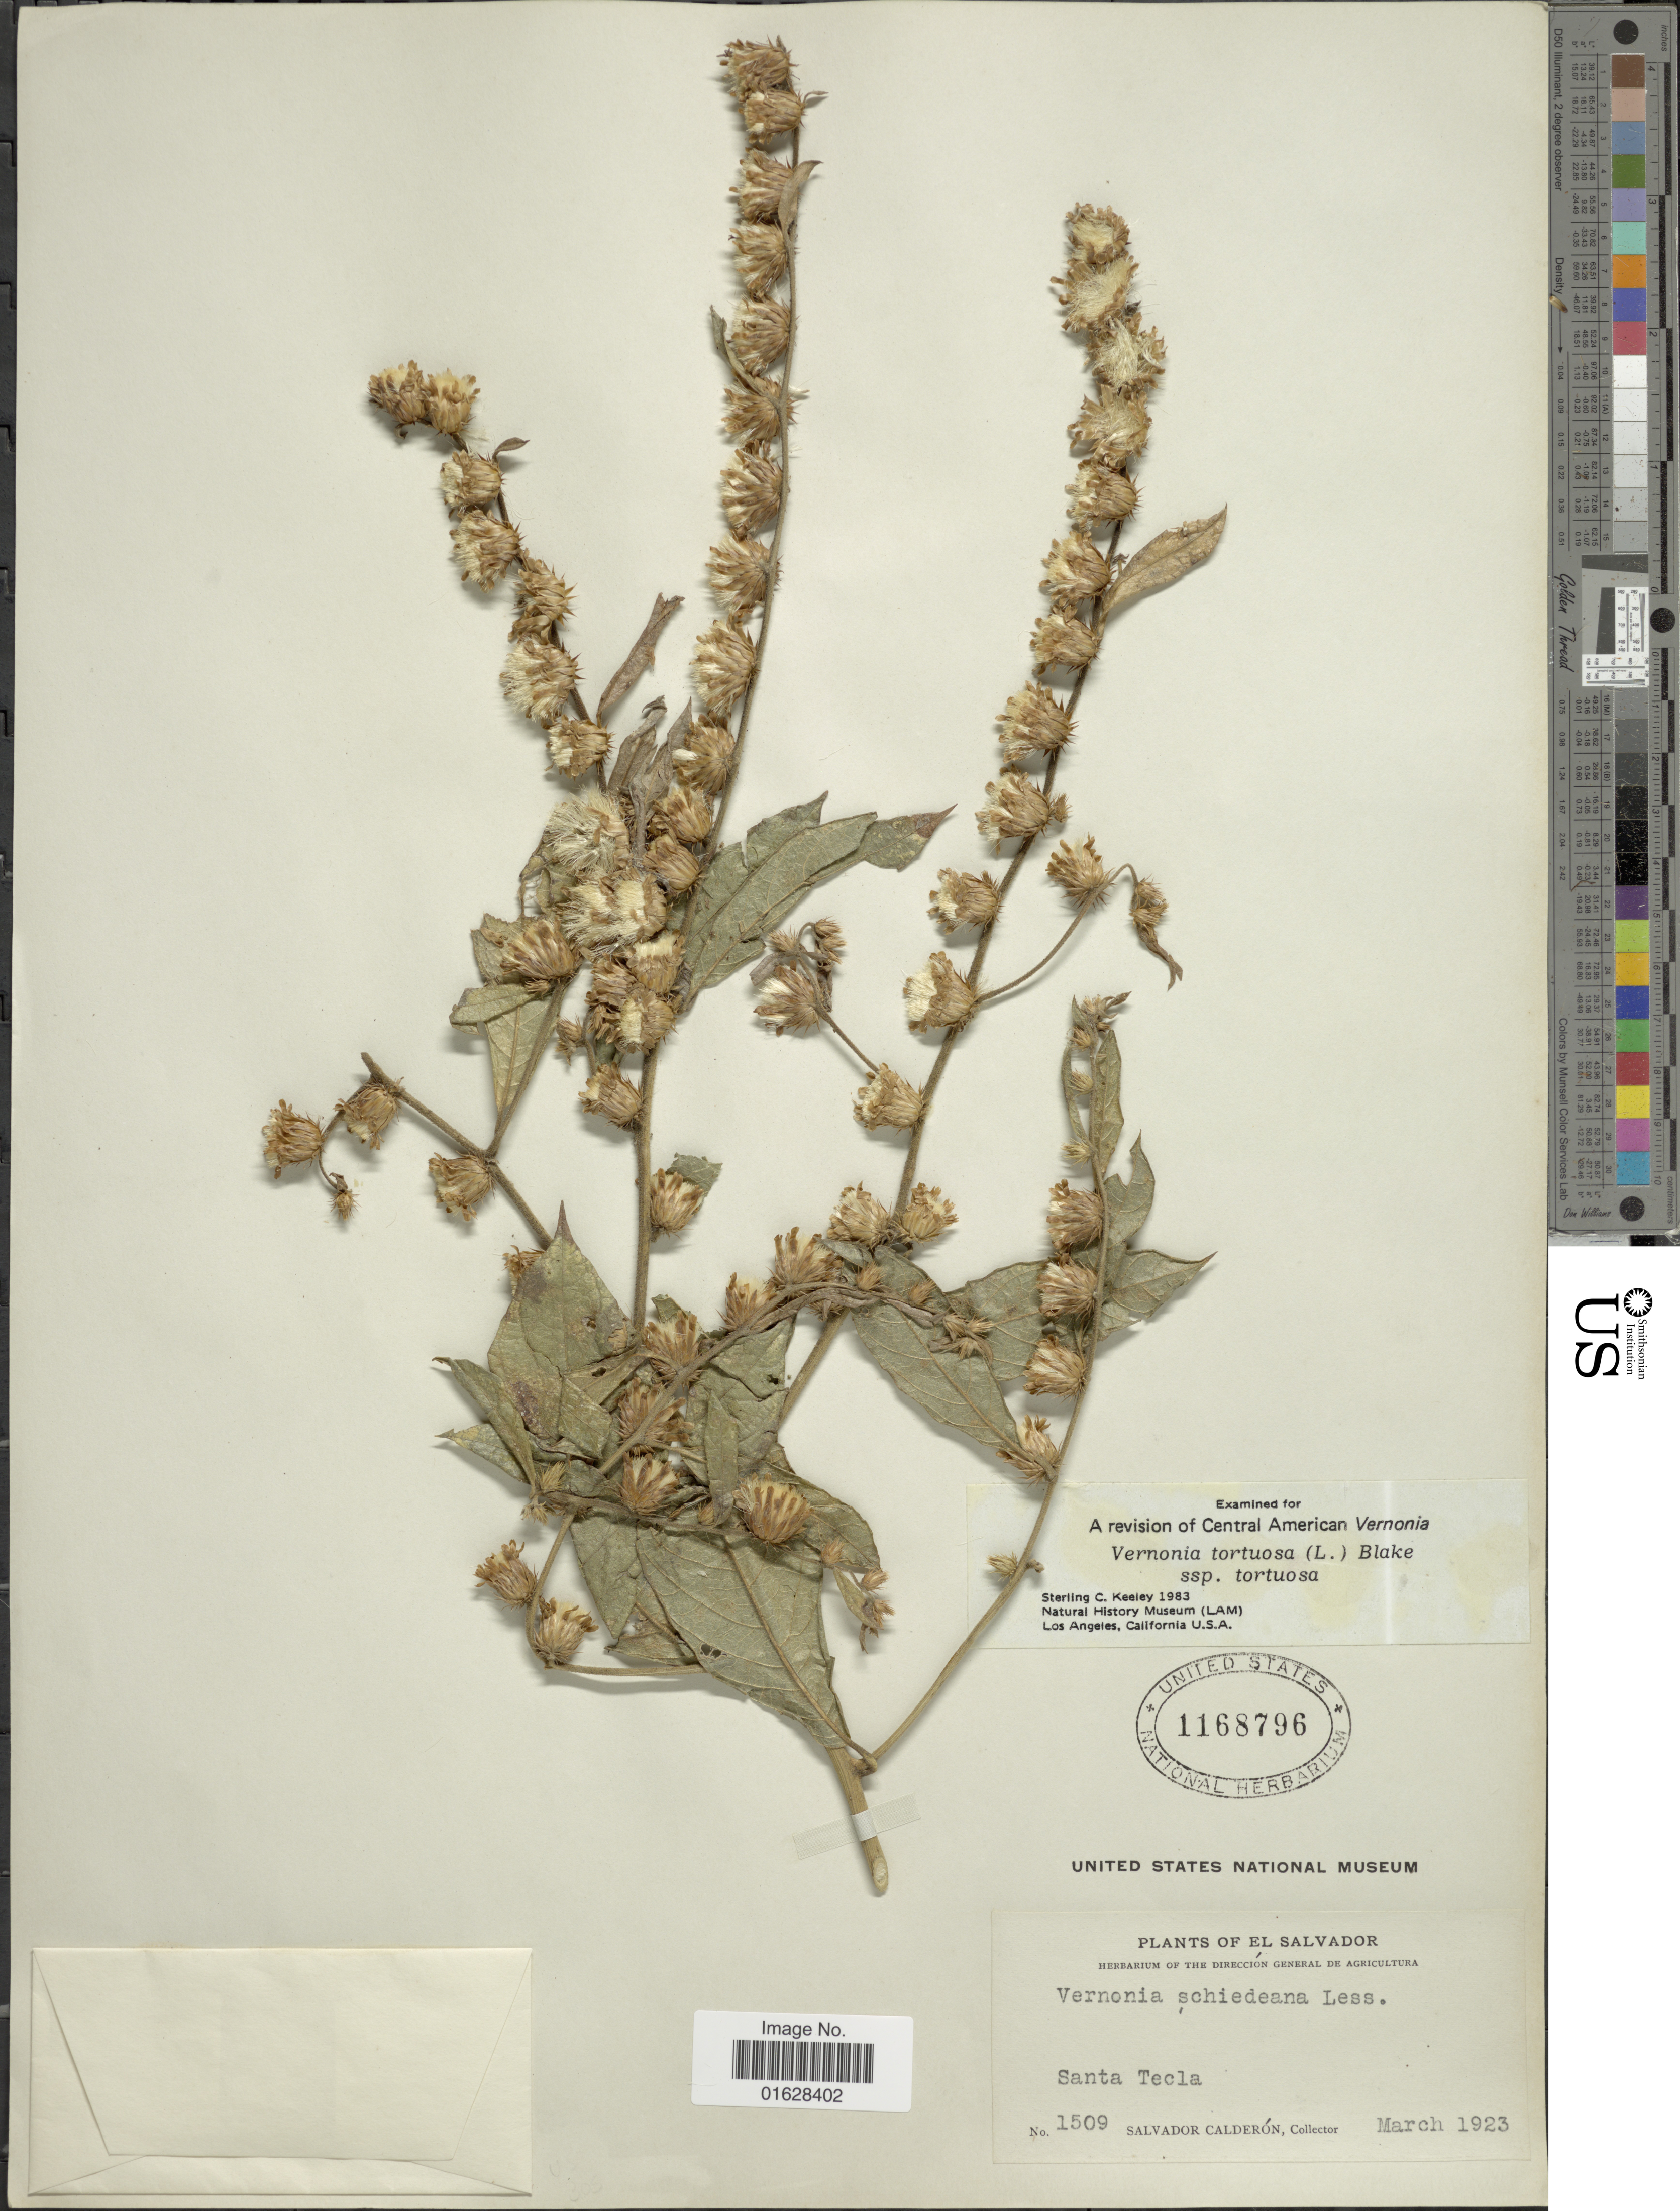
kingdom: Plantae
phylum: Tracheophyta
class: Magnoliopsida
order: Asterales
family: Asteraceae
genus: Lepidaploa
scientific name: Lepidaploa tortuosa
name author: (L.) H. Rob.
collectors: S. Calderón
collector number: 1509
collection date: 1923-03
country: El Salvador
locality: Santa Tecla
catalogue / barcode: US 1168796